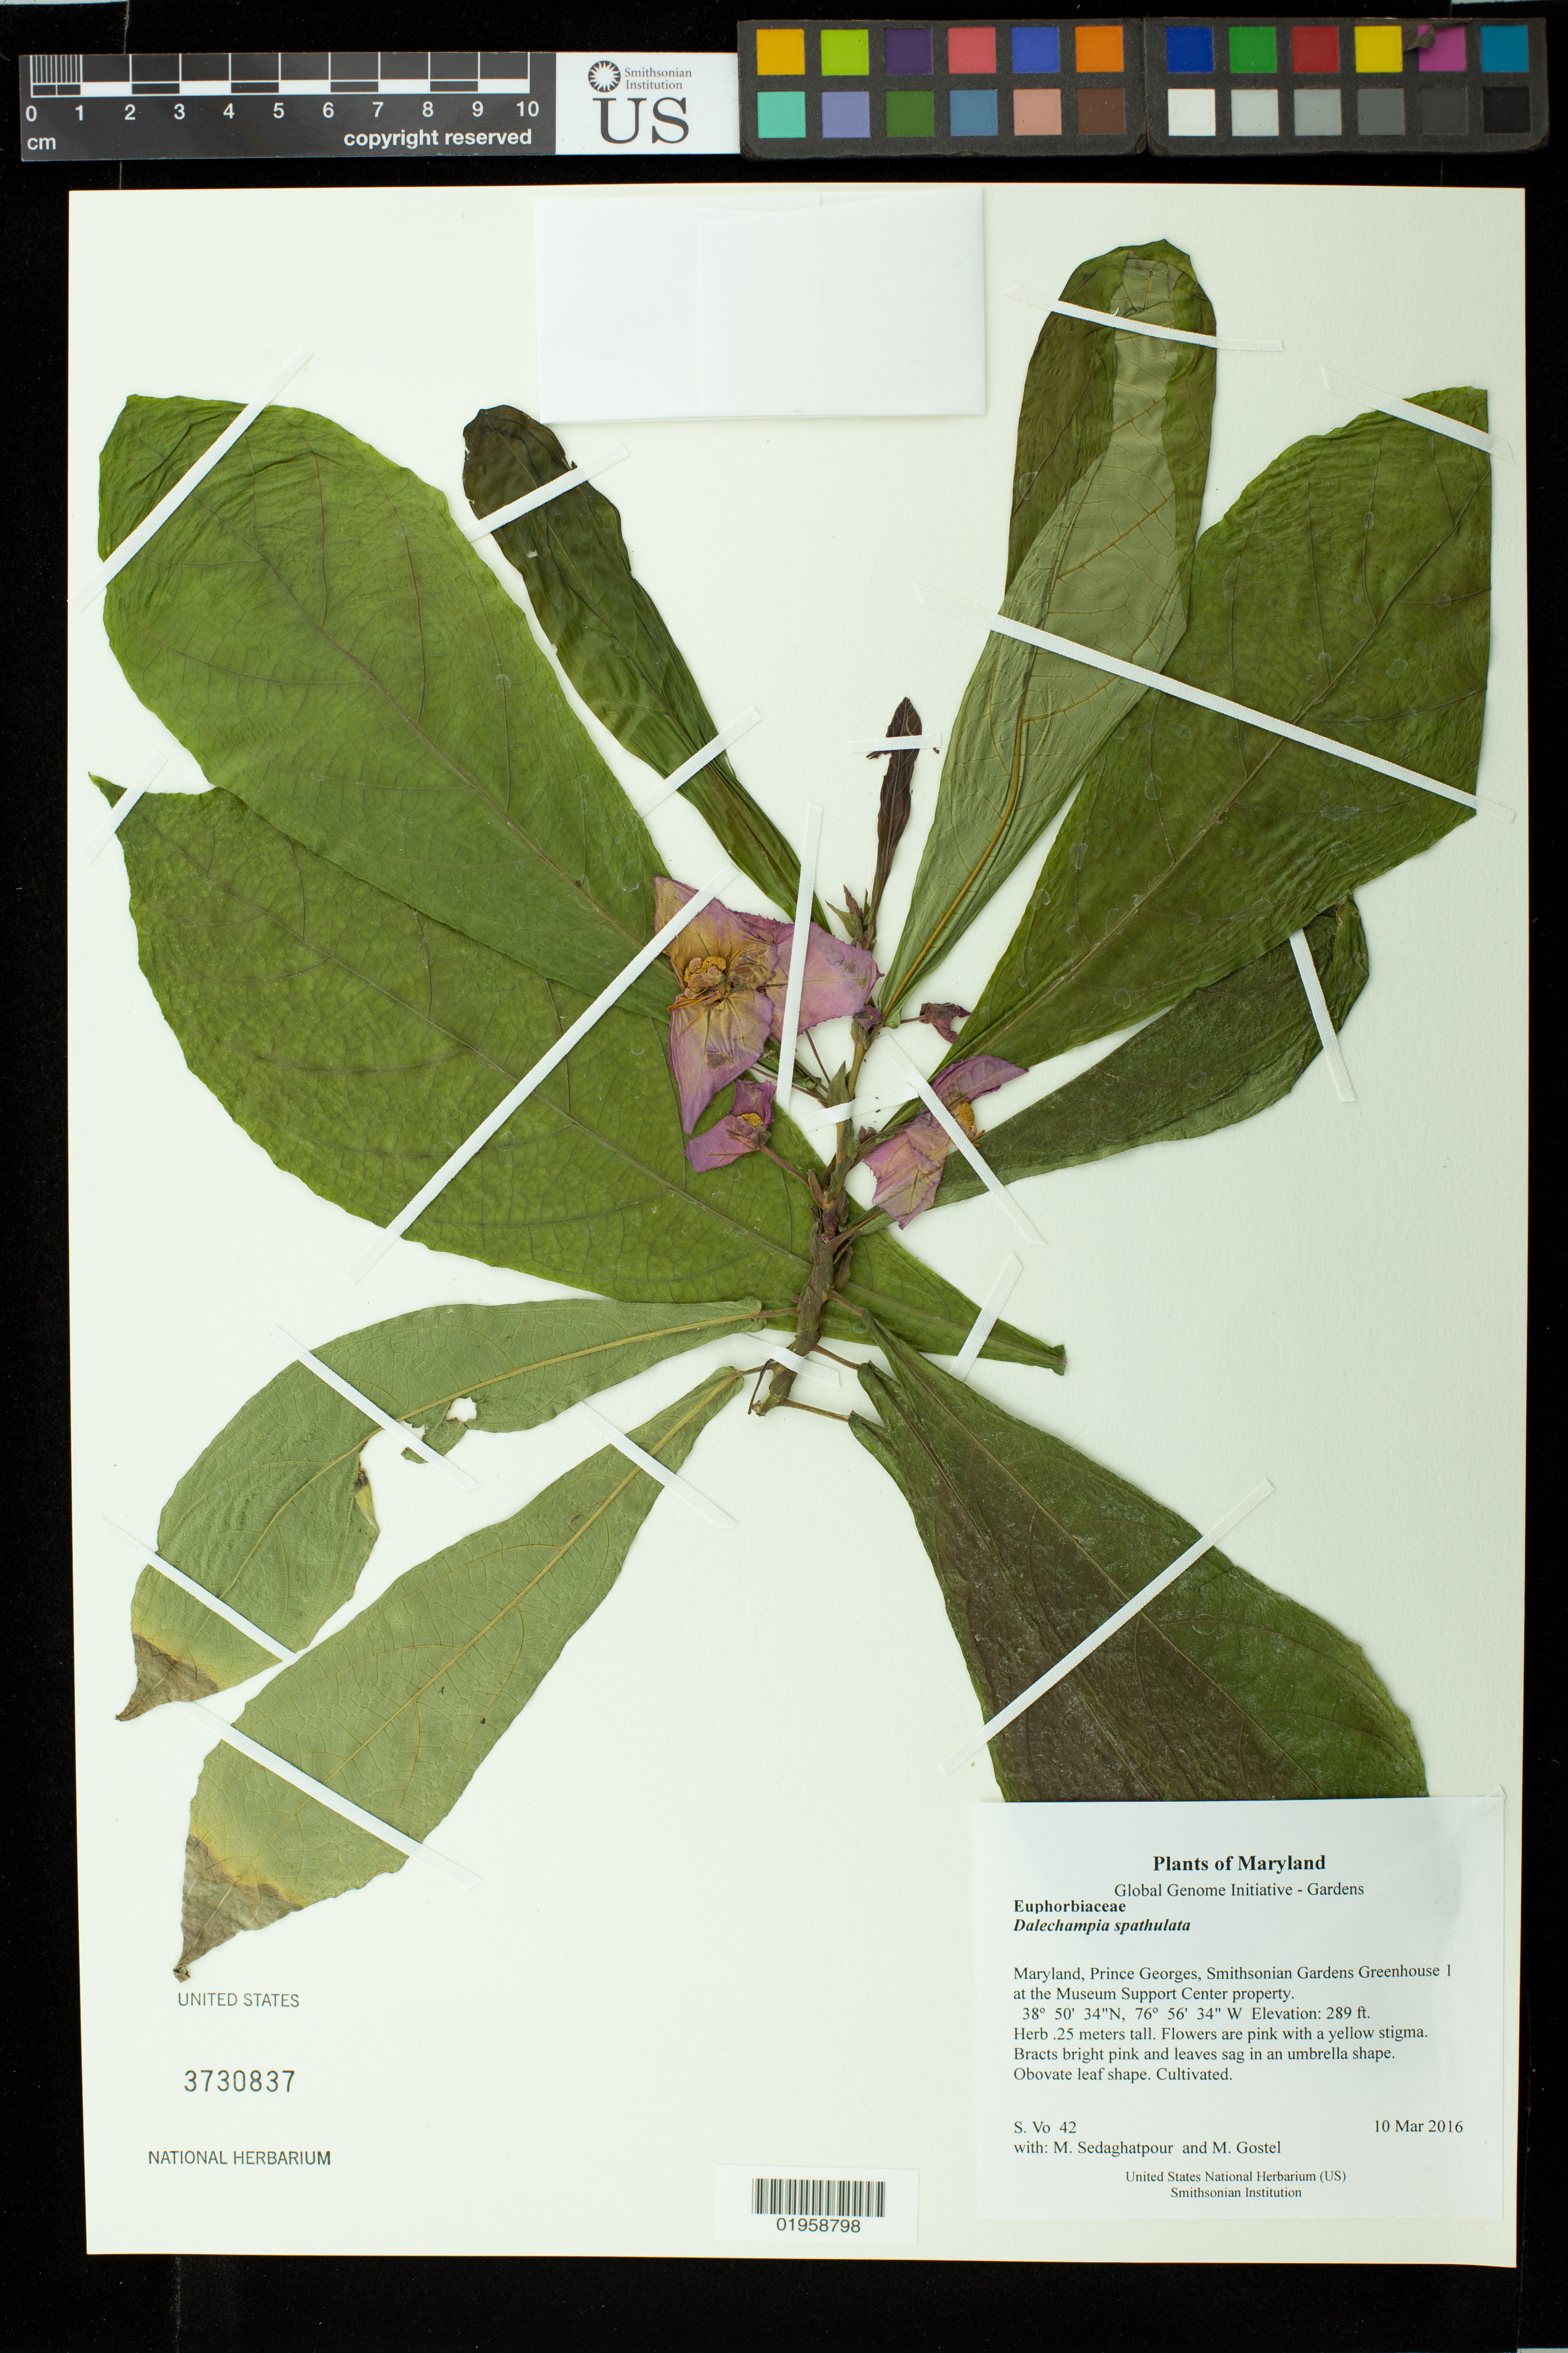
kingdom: Plantae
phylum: Tracheophyta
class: Magnoliopsida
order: Malpighiales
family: Euphorbiaceae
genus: Dalechampia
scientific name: Dalechampia spathulata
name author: (Scheidw.) Baill.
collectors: S. Vo, M. Sedaghatpour & M. R. Gostel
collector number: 42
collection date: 2016-03-10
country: United States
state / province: Maryland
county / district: Prince George's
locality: Smithsonian Gardens Greenhouse 1 at the Museum Support Center property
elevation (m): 88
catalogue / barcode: US 3730837